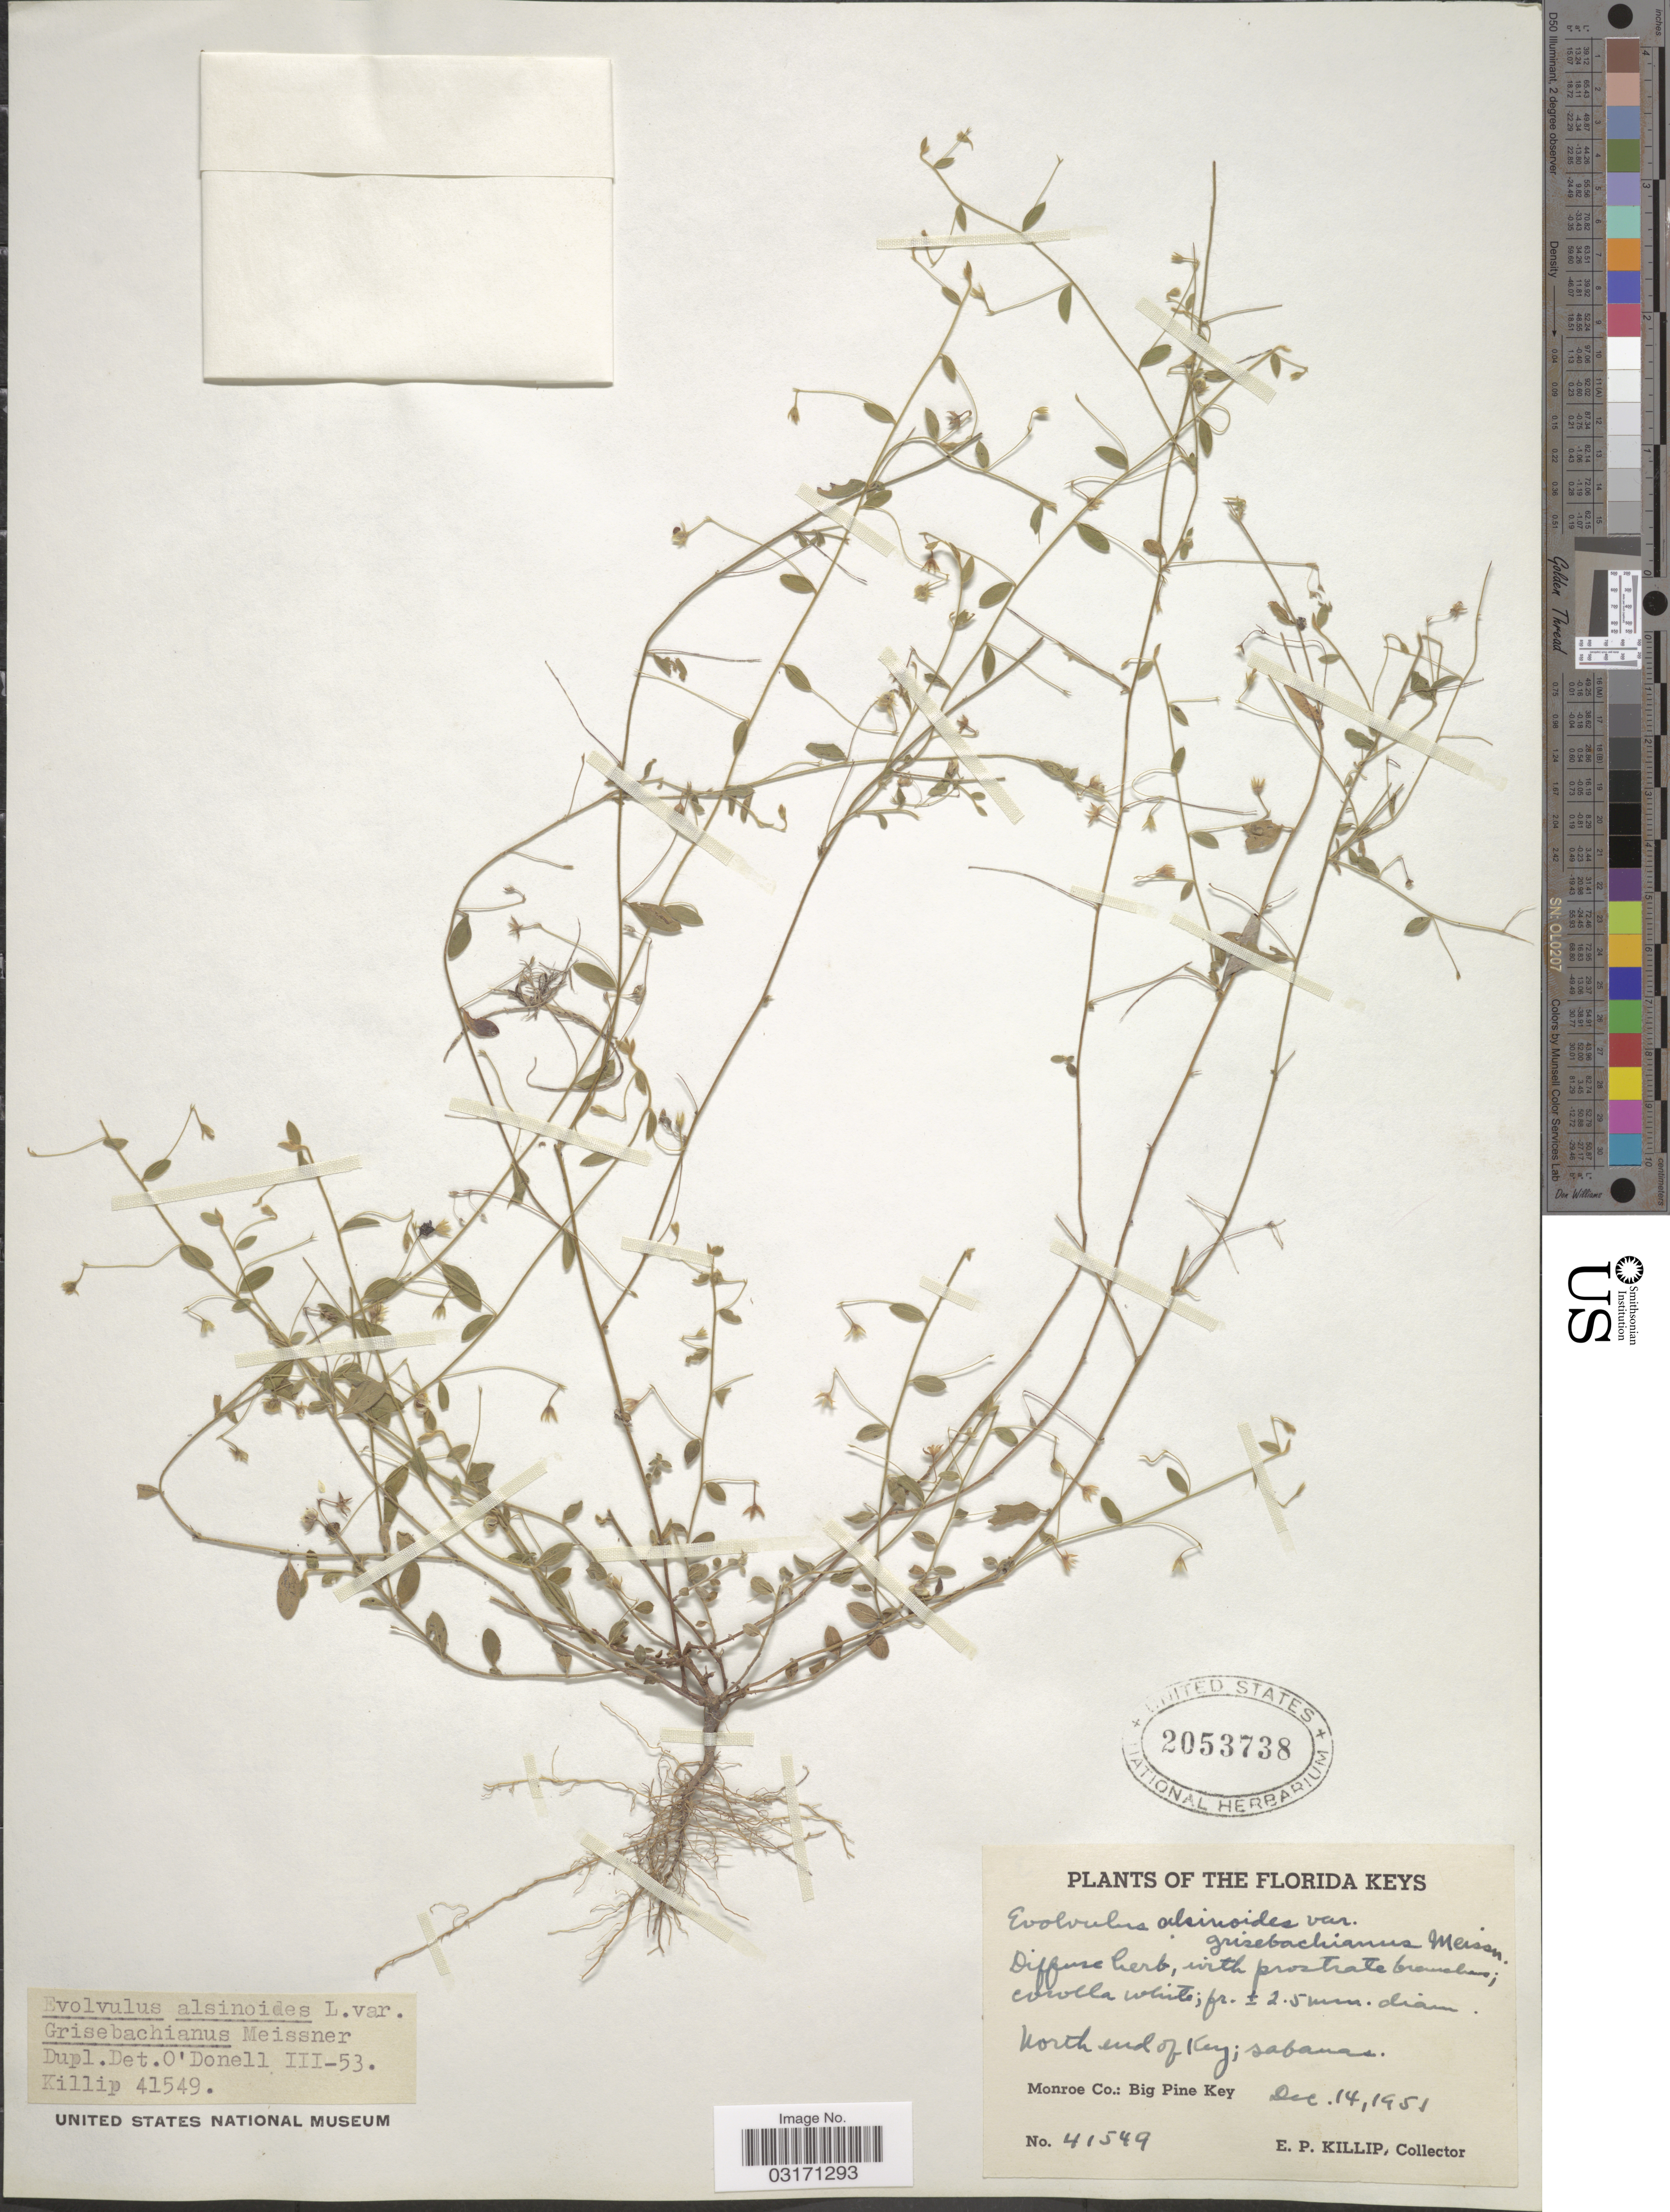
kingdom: Plantae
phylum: Tracheophyta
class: Magnoliopsida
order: Solanales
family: Convolvulaceae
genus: Evolvulus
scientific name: Evolvulus alsinoides var. grisebachianus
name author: Meisn.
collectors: E. P. Killip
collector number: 41549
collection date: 1951-12-14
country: United States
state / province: Florida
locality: The Florida Keys. Monroe Co.: Big Pine Key.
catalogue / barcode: US 2053738